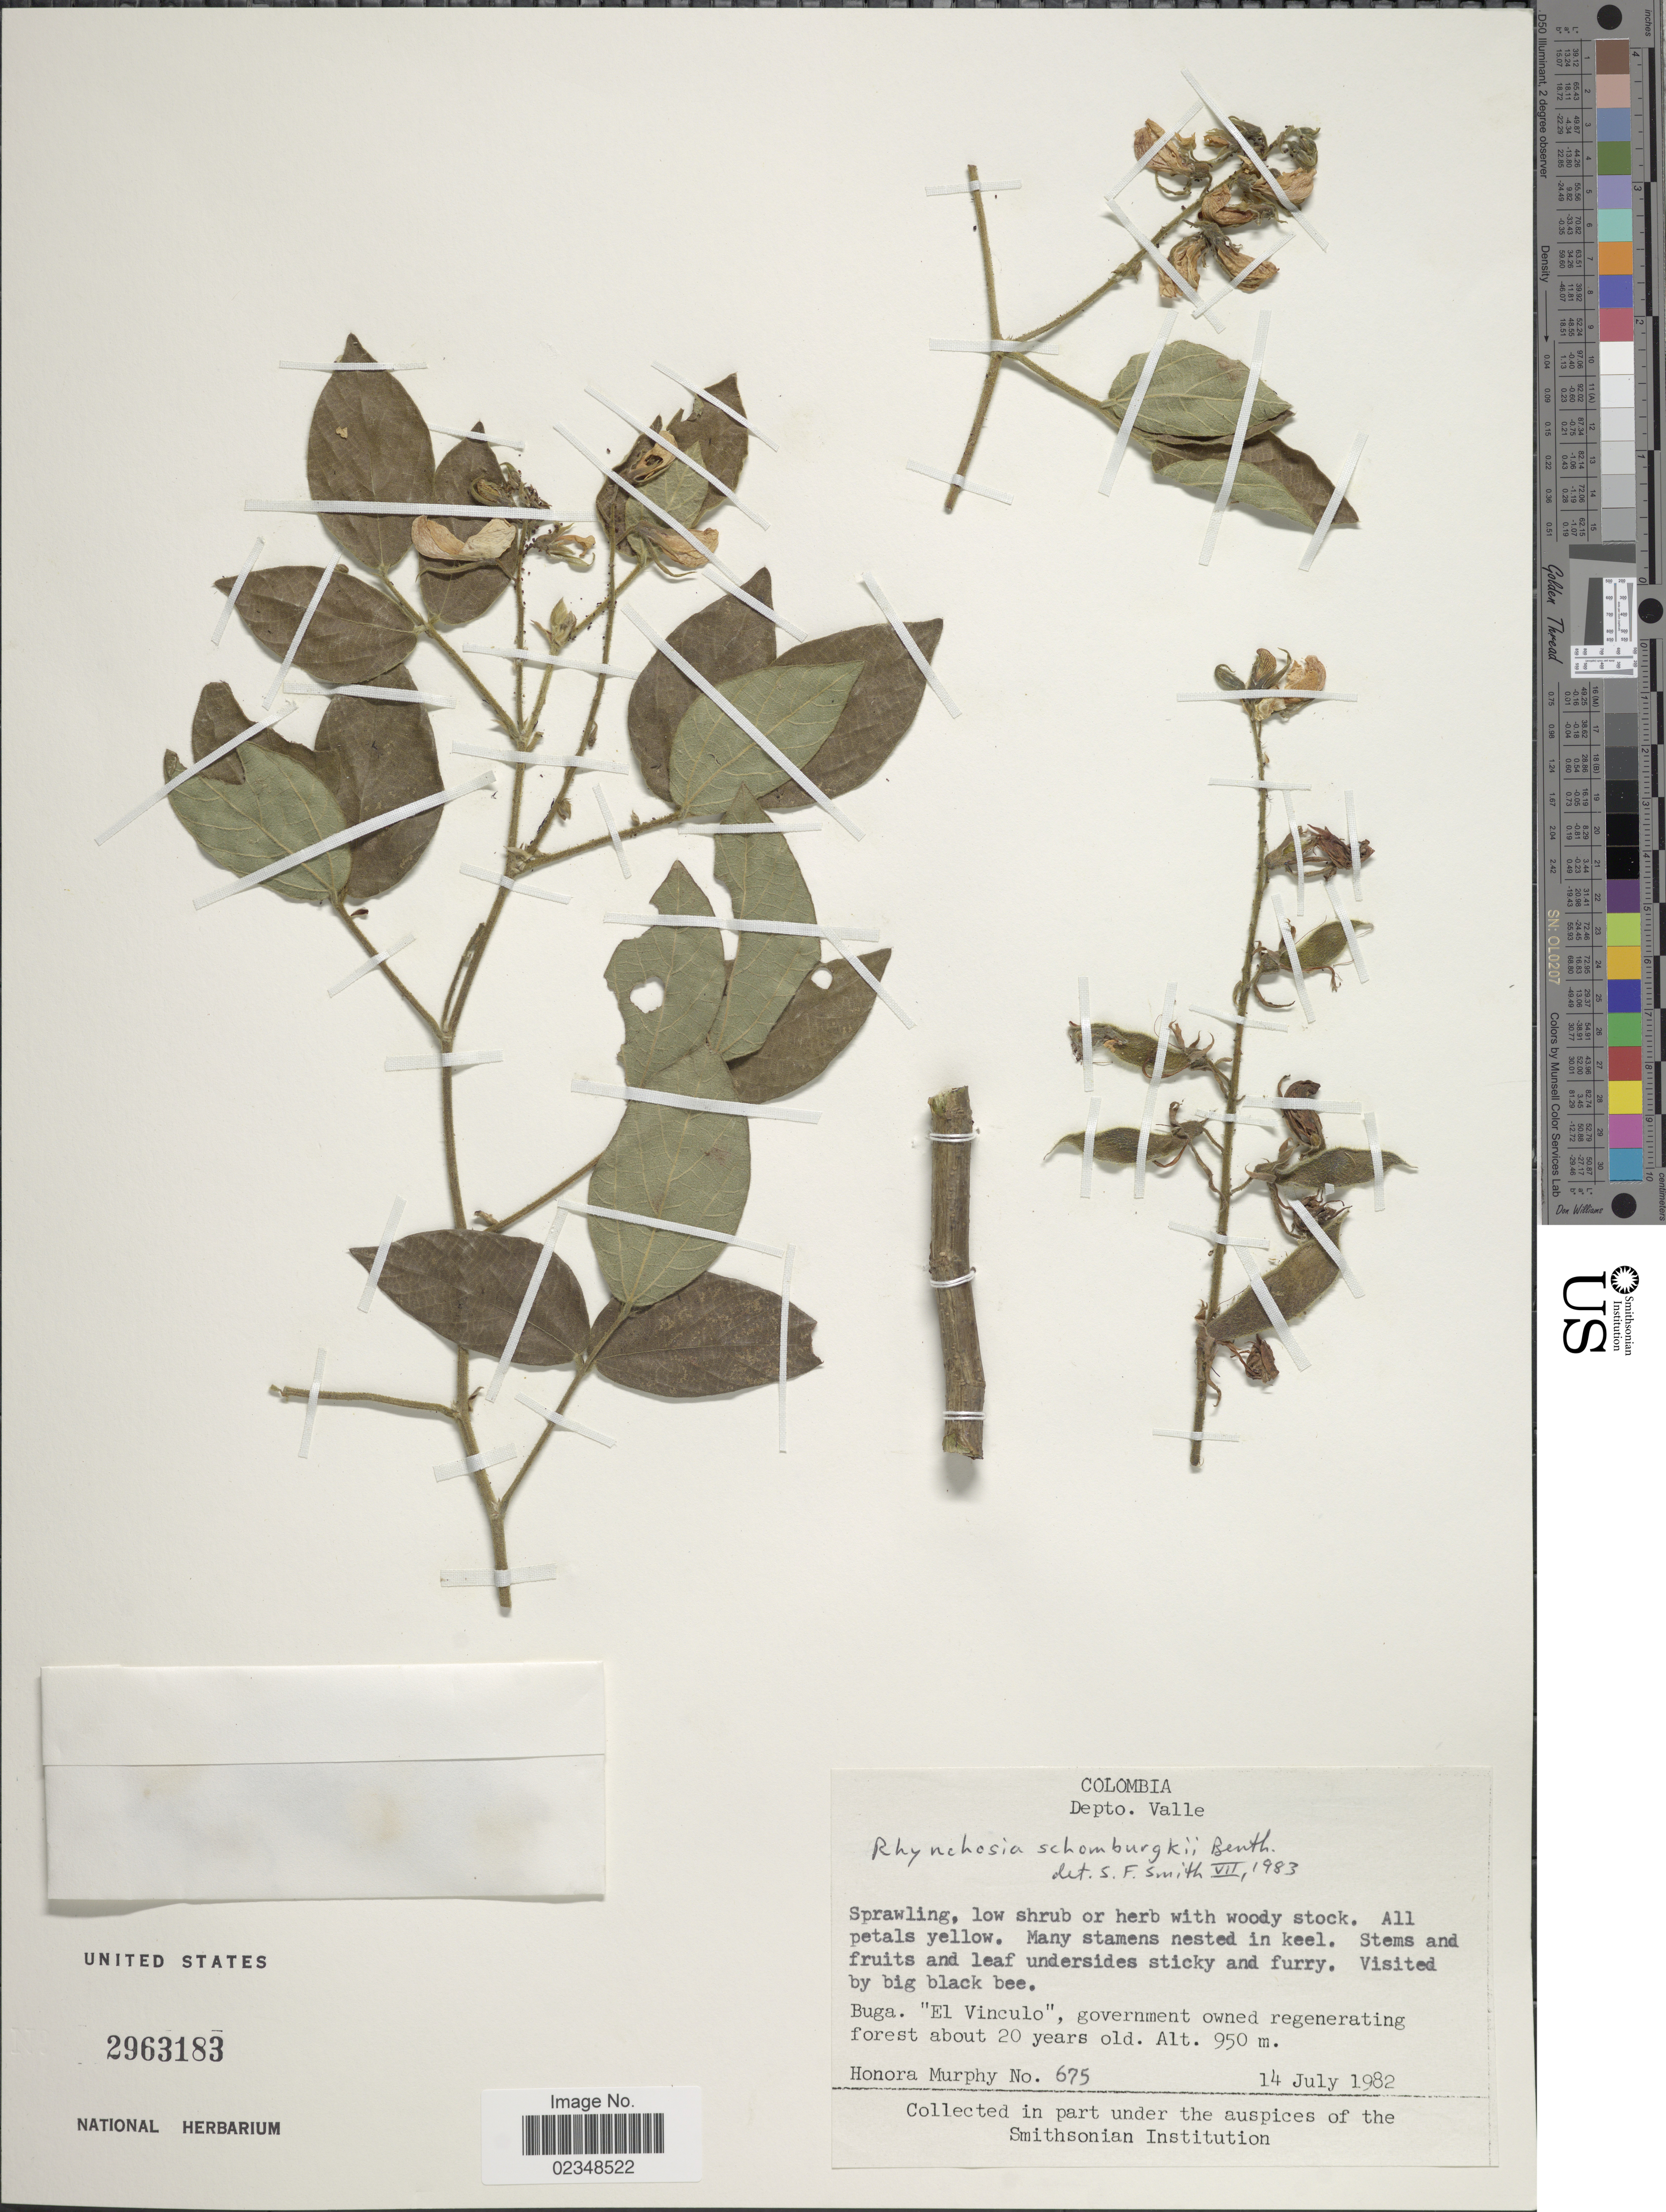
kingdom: Plantae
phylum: Tracheophyta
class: Magnoliopsida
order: Fabales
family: Fabaceae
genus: Rhynchosia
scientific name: Rhynchosia schomburgkii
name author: Benth. in Mart.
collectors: H. Murphy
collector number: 675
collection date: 1982-07-14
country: Colombia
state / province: Valle del Cauca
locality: Depto. Valle, Buga, El Vinculo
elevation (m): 950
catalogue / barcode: US 2963183